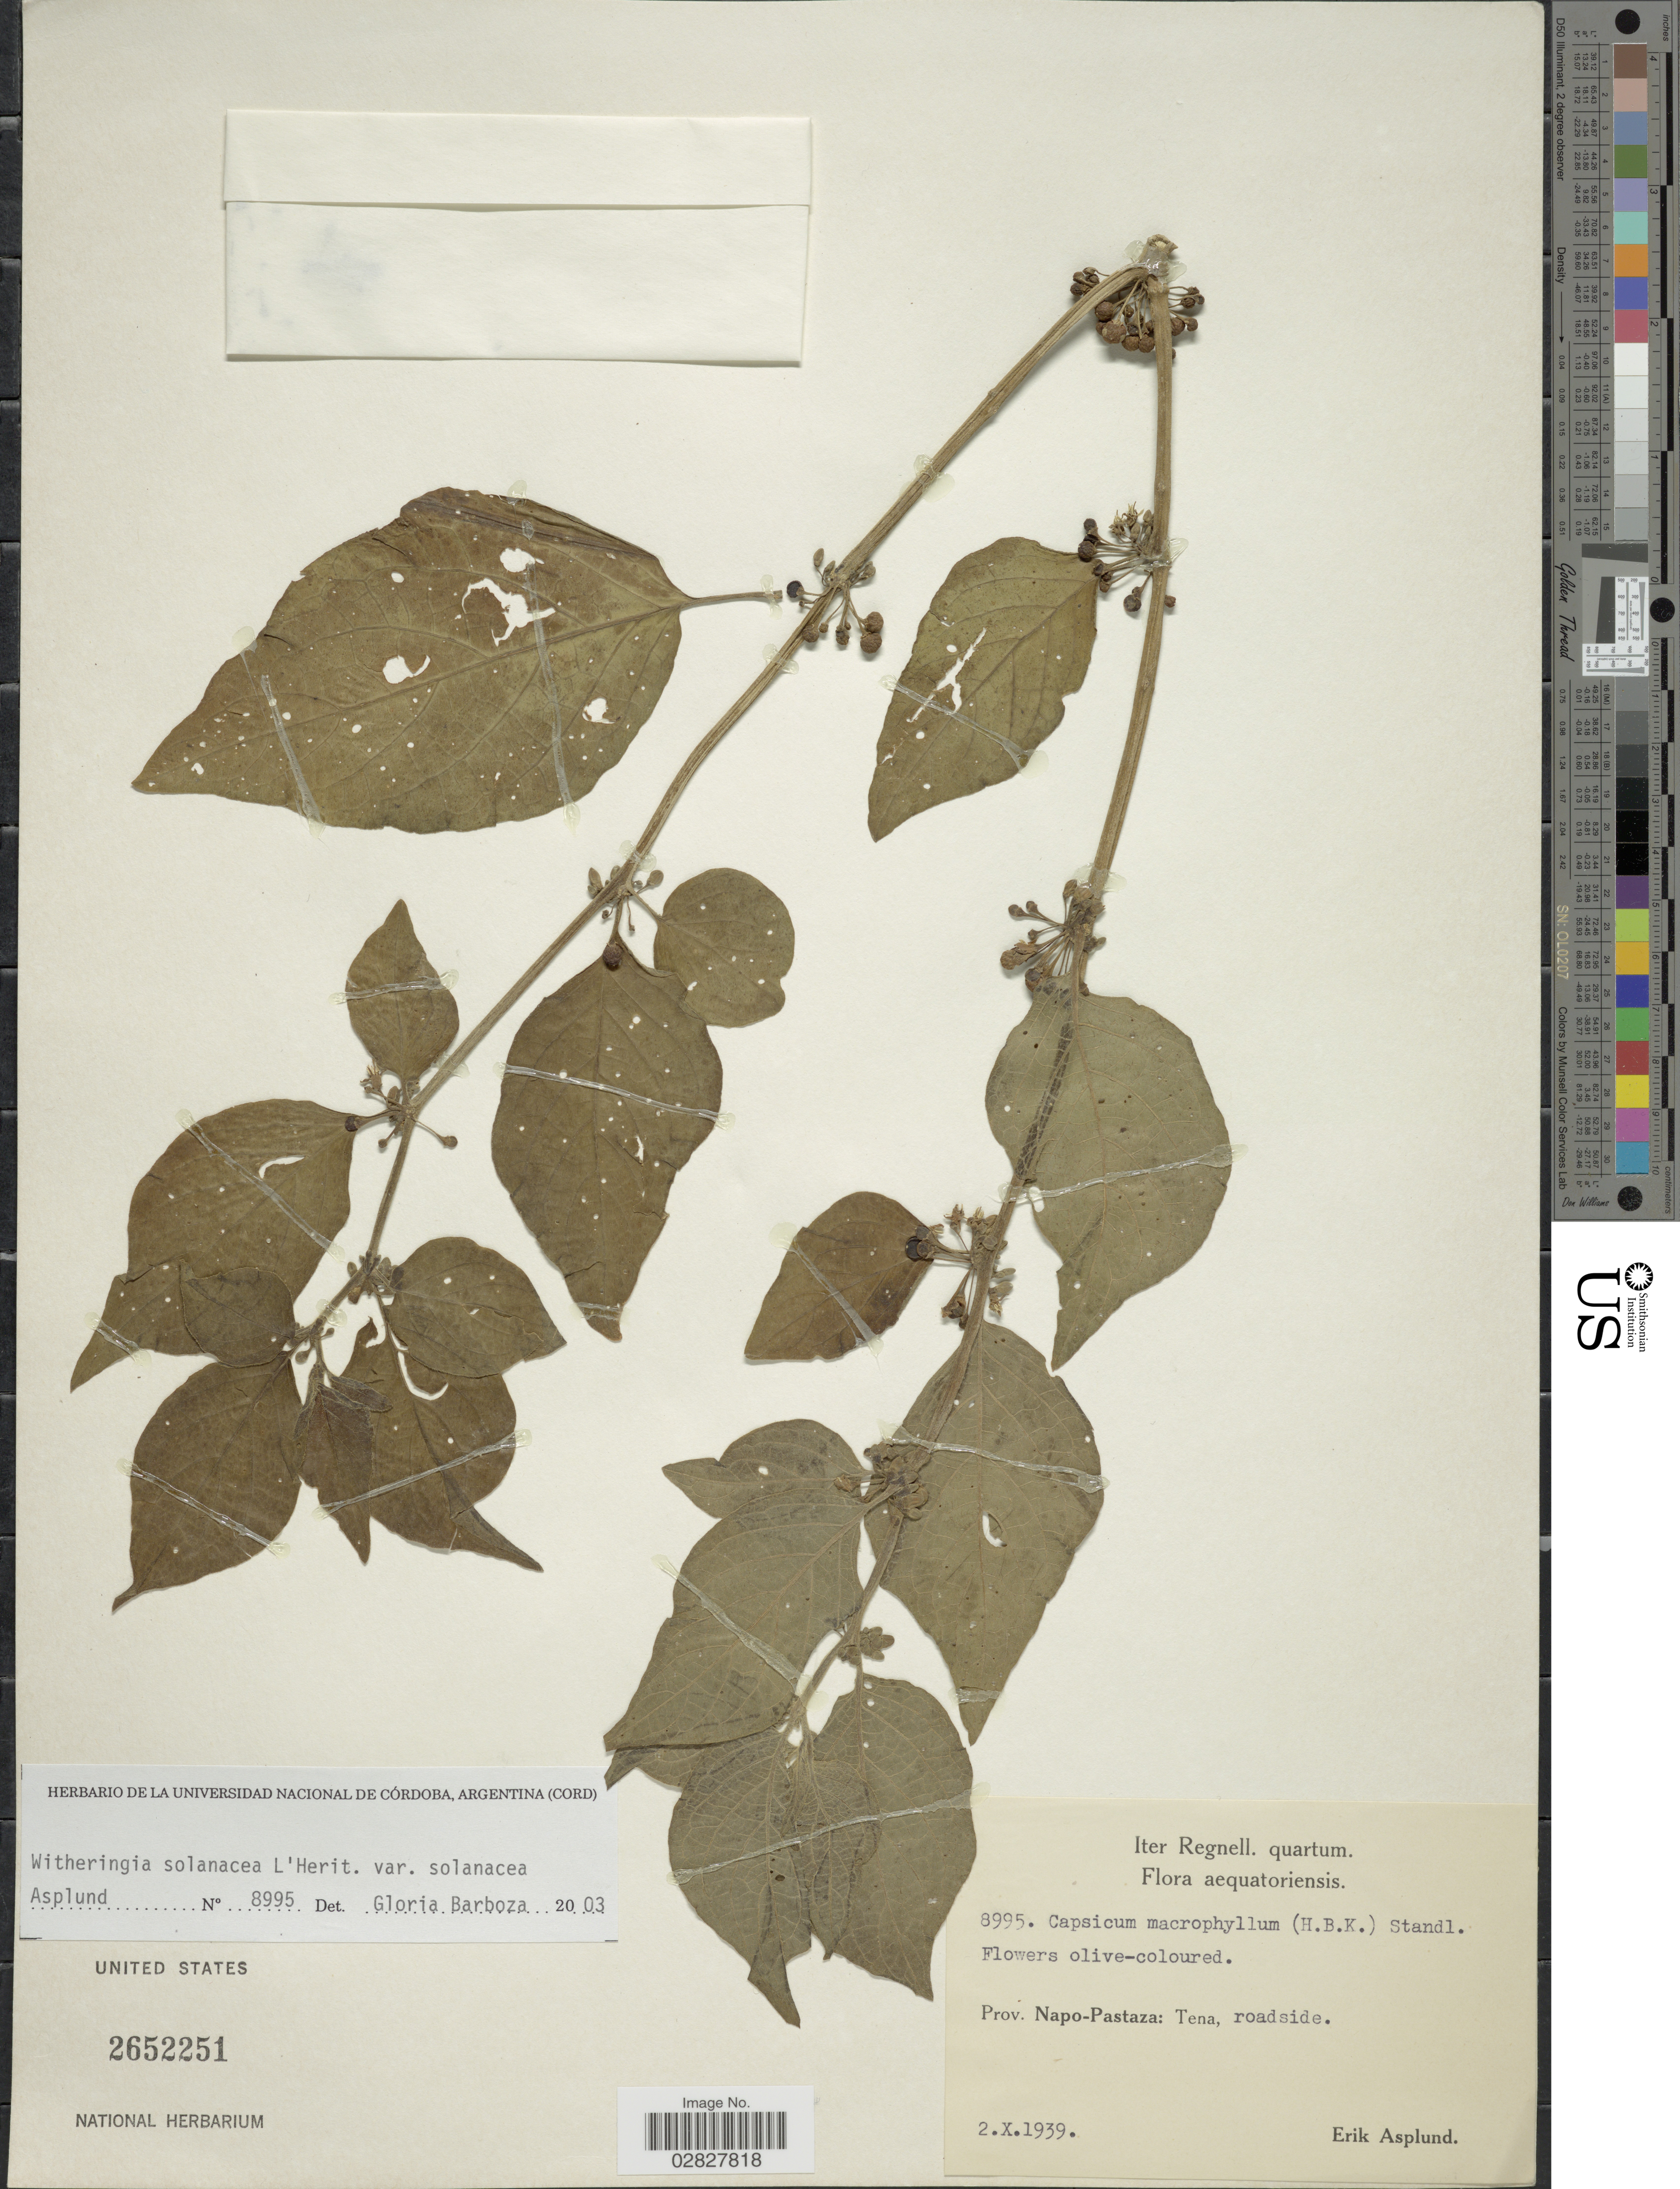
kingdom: Plantae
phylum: Tracheophyta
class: Magnoliopsida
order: Solanales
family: Solanaceae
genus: Witheringia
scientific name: Witheringia solanacea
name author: L'Hér.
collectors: E. Asplund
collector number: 8995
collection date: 1939-10-02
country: Ecuador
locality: Prov. Napo-Pastaza: Tena, roadside, Aequatoriensis.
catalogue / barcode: US 2652251